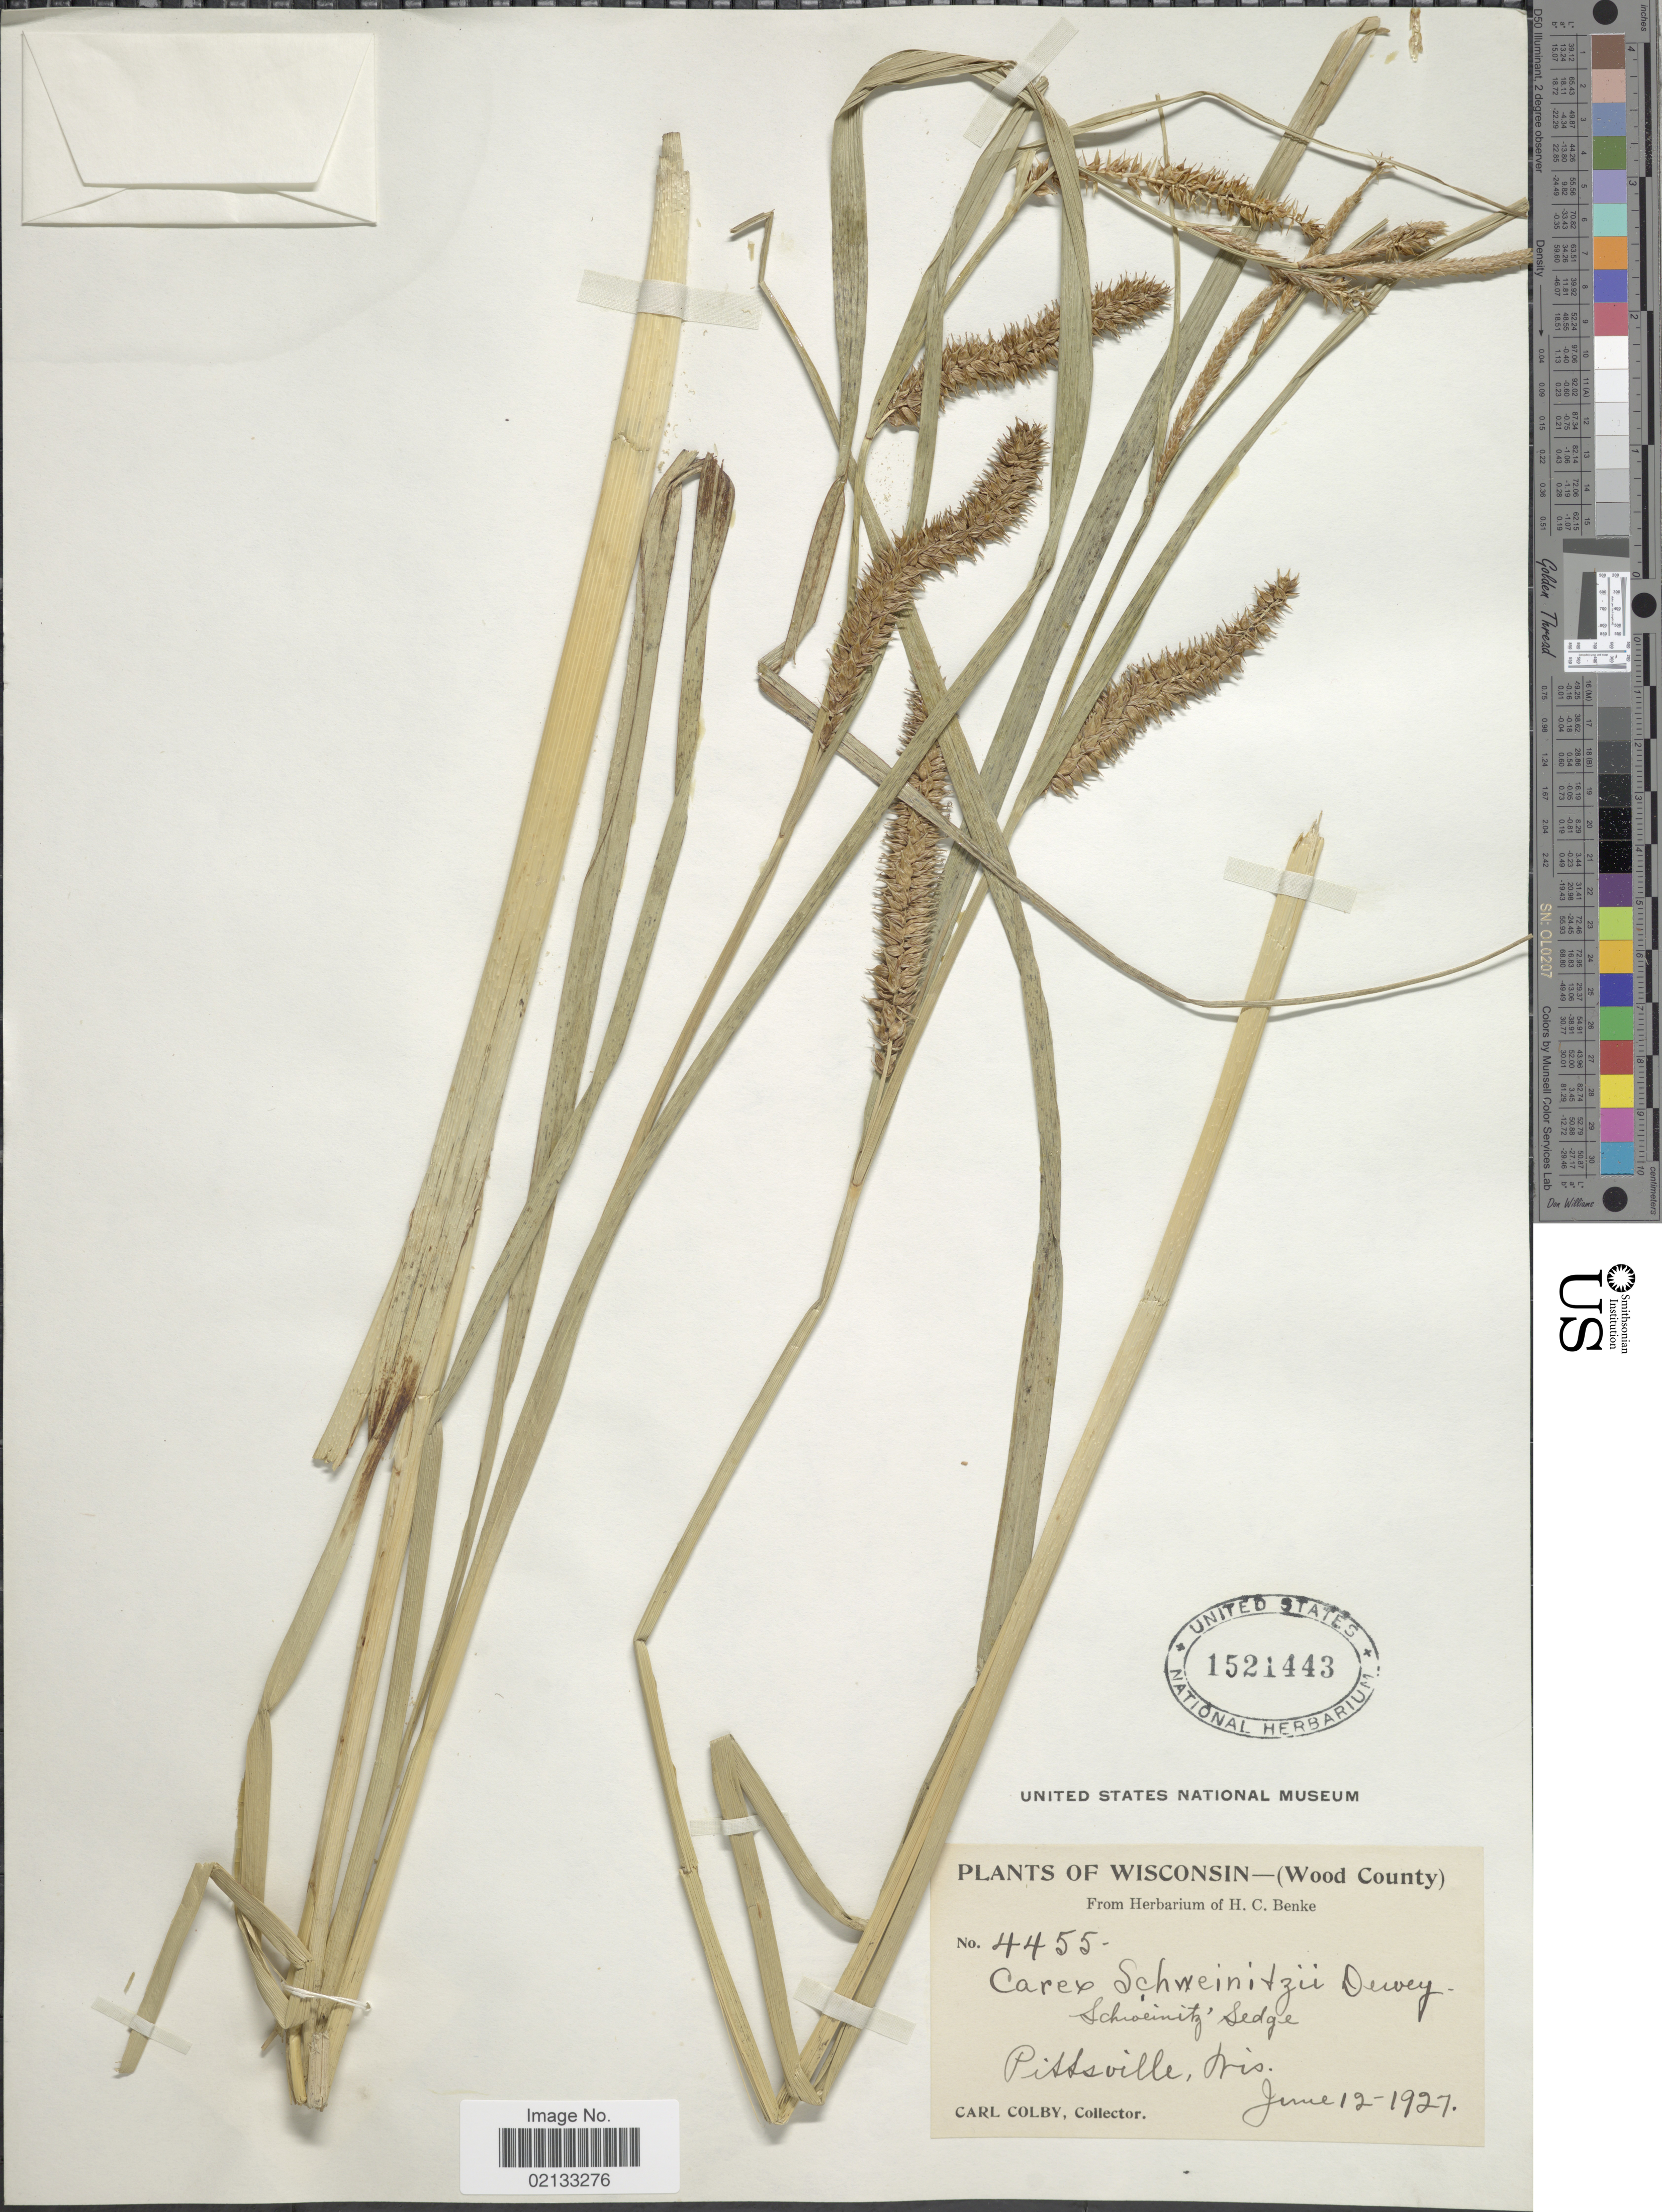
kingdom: Plantae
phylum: Tracheophyta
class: Liliopsida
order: Poales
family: Cyperaceae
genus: Carex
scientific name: Carex schweinitzii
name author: Dewey ex Schwein.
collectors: C. Colby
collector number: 4455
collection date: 1927-06-12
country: United States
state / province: Wisconsin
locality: (Wood County), Pittsville, Schweinitz Sedge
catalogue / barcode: US 1521443